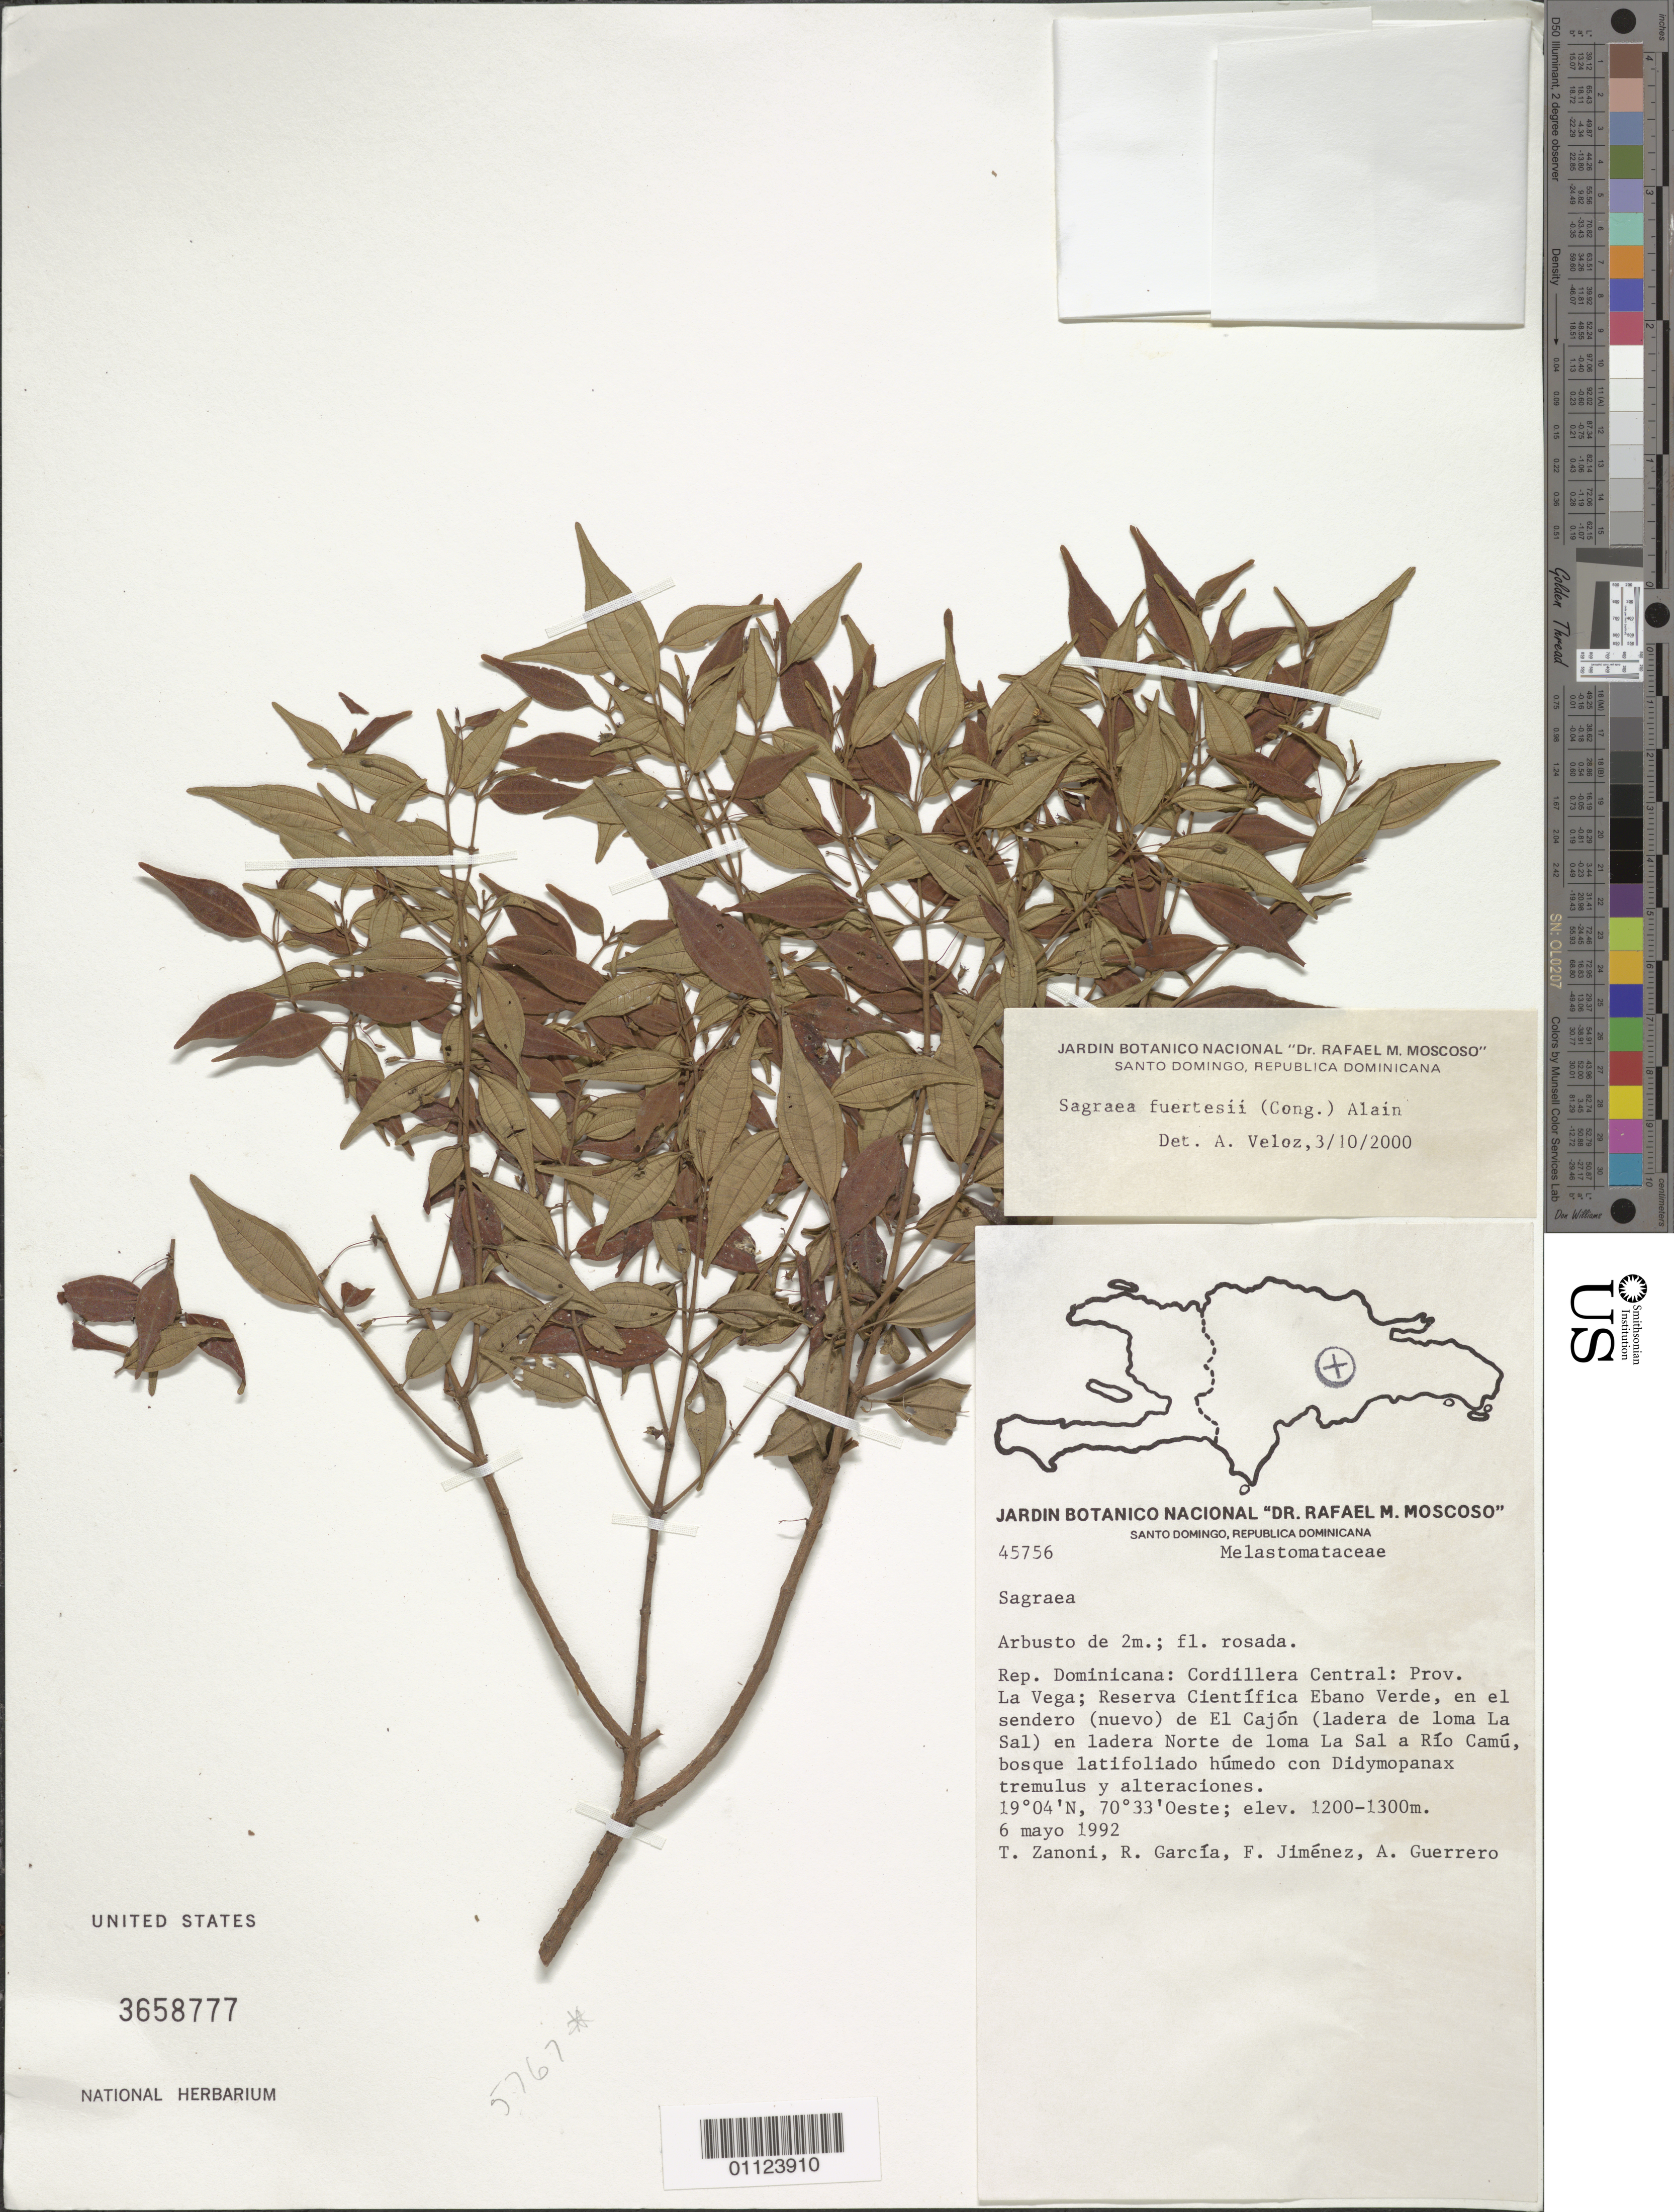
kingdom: Plantae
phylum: Tracheophyta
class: Magnoliopsida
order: Myrtales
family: Melastomataceae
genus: Sagraea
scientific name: Sagraea fuertesii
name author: (Cogn.) Alain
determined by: Veloz, A.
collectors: T. A. Zanoni, R. Garcia, F. Jiménez & A. Guerrero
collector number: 45756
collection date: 1992-05-06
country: Dominican Republic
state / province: La Vega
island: Hispaniola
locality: Cordillera Central, Reserva Cientifica Ebano Verde, en el sendero (nuevo) de El Cajón (ladera de loma La Sal) en ladera Norte de loma La Sal a Río Camú.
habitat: Bosque latifoliado húmedo con Didymopanax tremulus y alteraciones.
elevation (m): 1200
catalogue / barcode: US 3658777